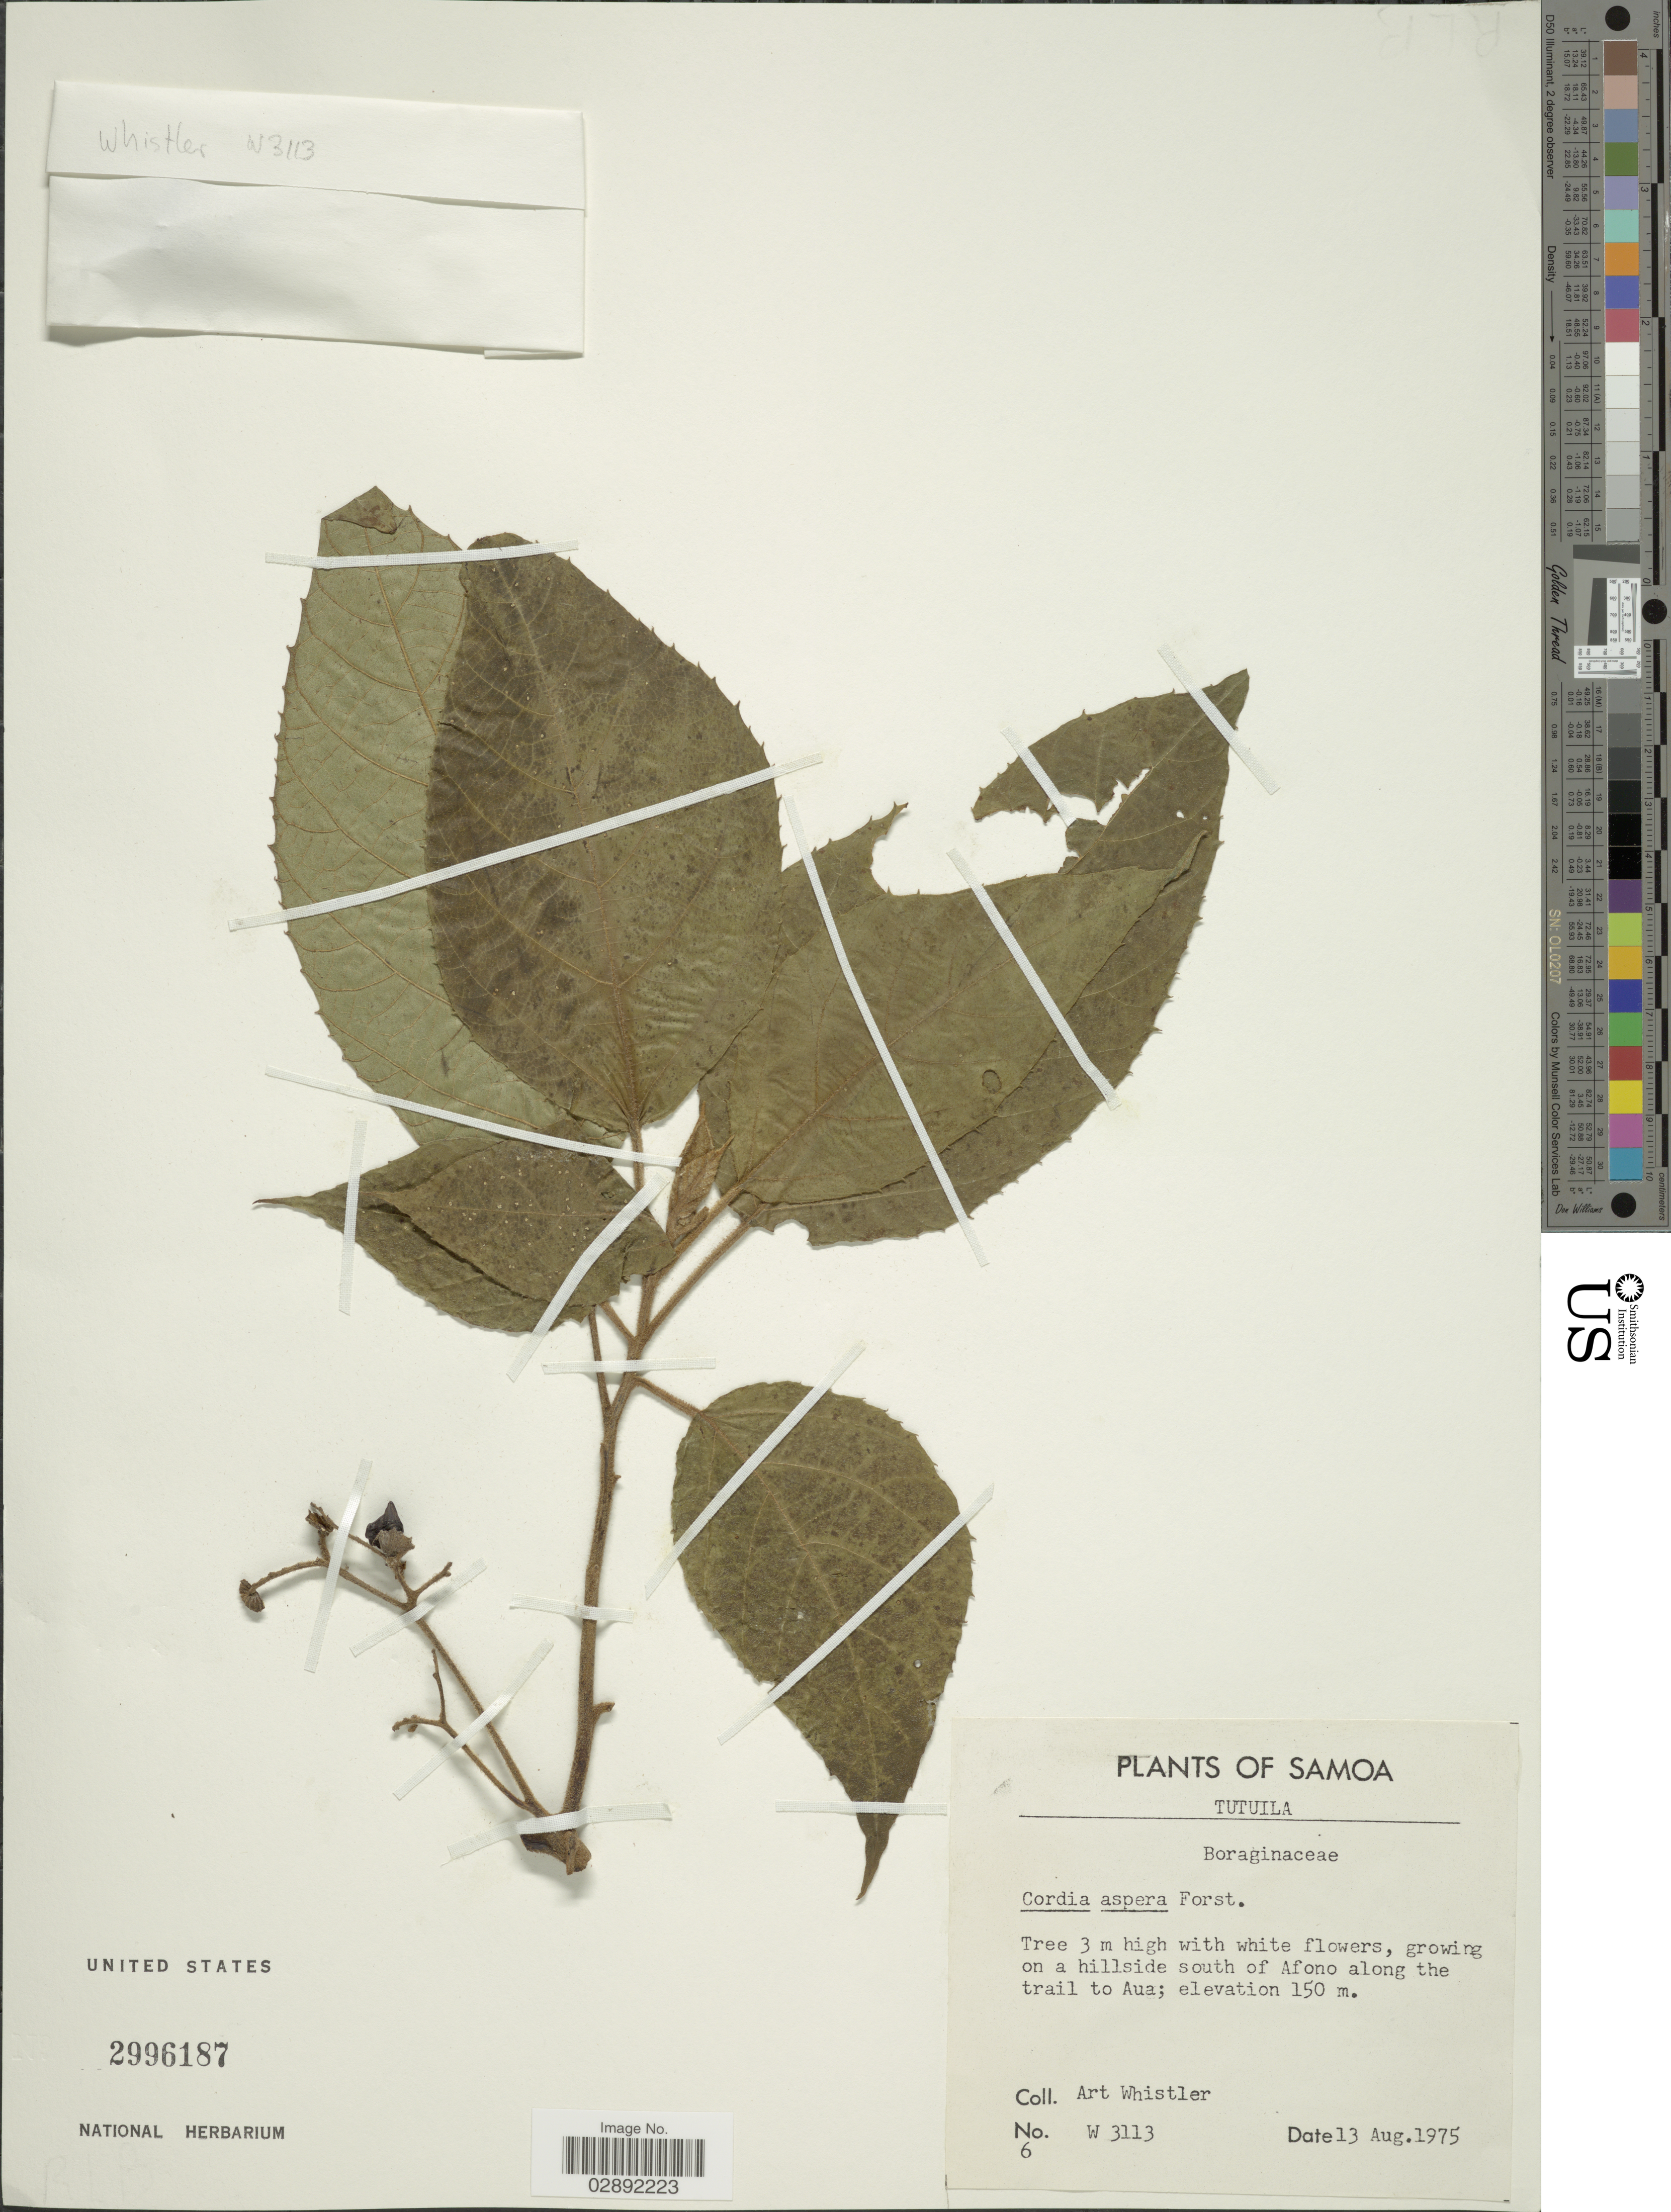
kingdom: Plantae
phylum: Tracheophyta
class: Magnoliopsida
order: Boraginales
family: Cordiaceae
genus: Cordia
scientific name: Cordia aspera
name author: G. Forst.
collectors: A. Whistler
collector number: W3113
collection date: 1975-08-13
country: American Samoa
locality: Samoa. Tutuila. On a hillside south of Afono along the trail to Aua.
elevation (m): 150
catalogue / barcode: US 2996187